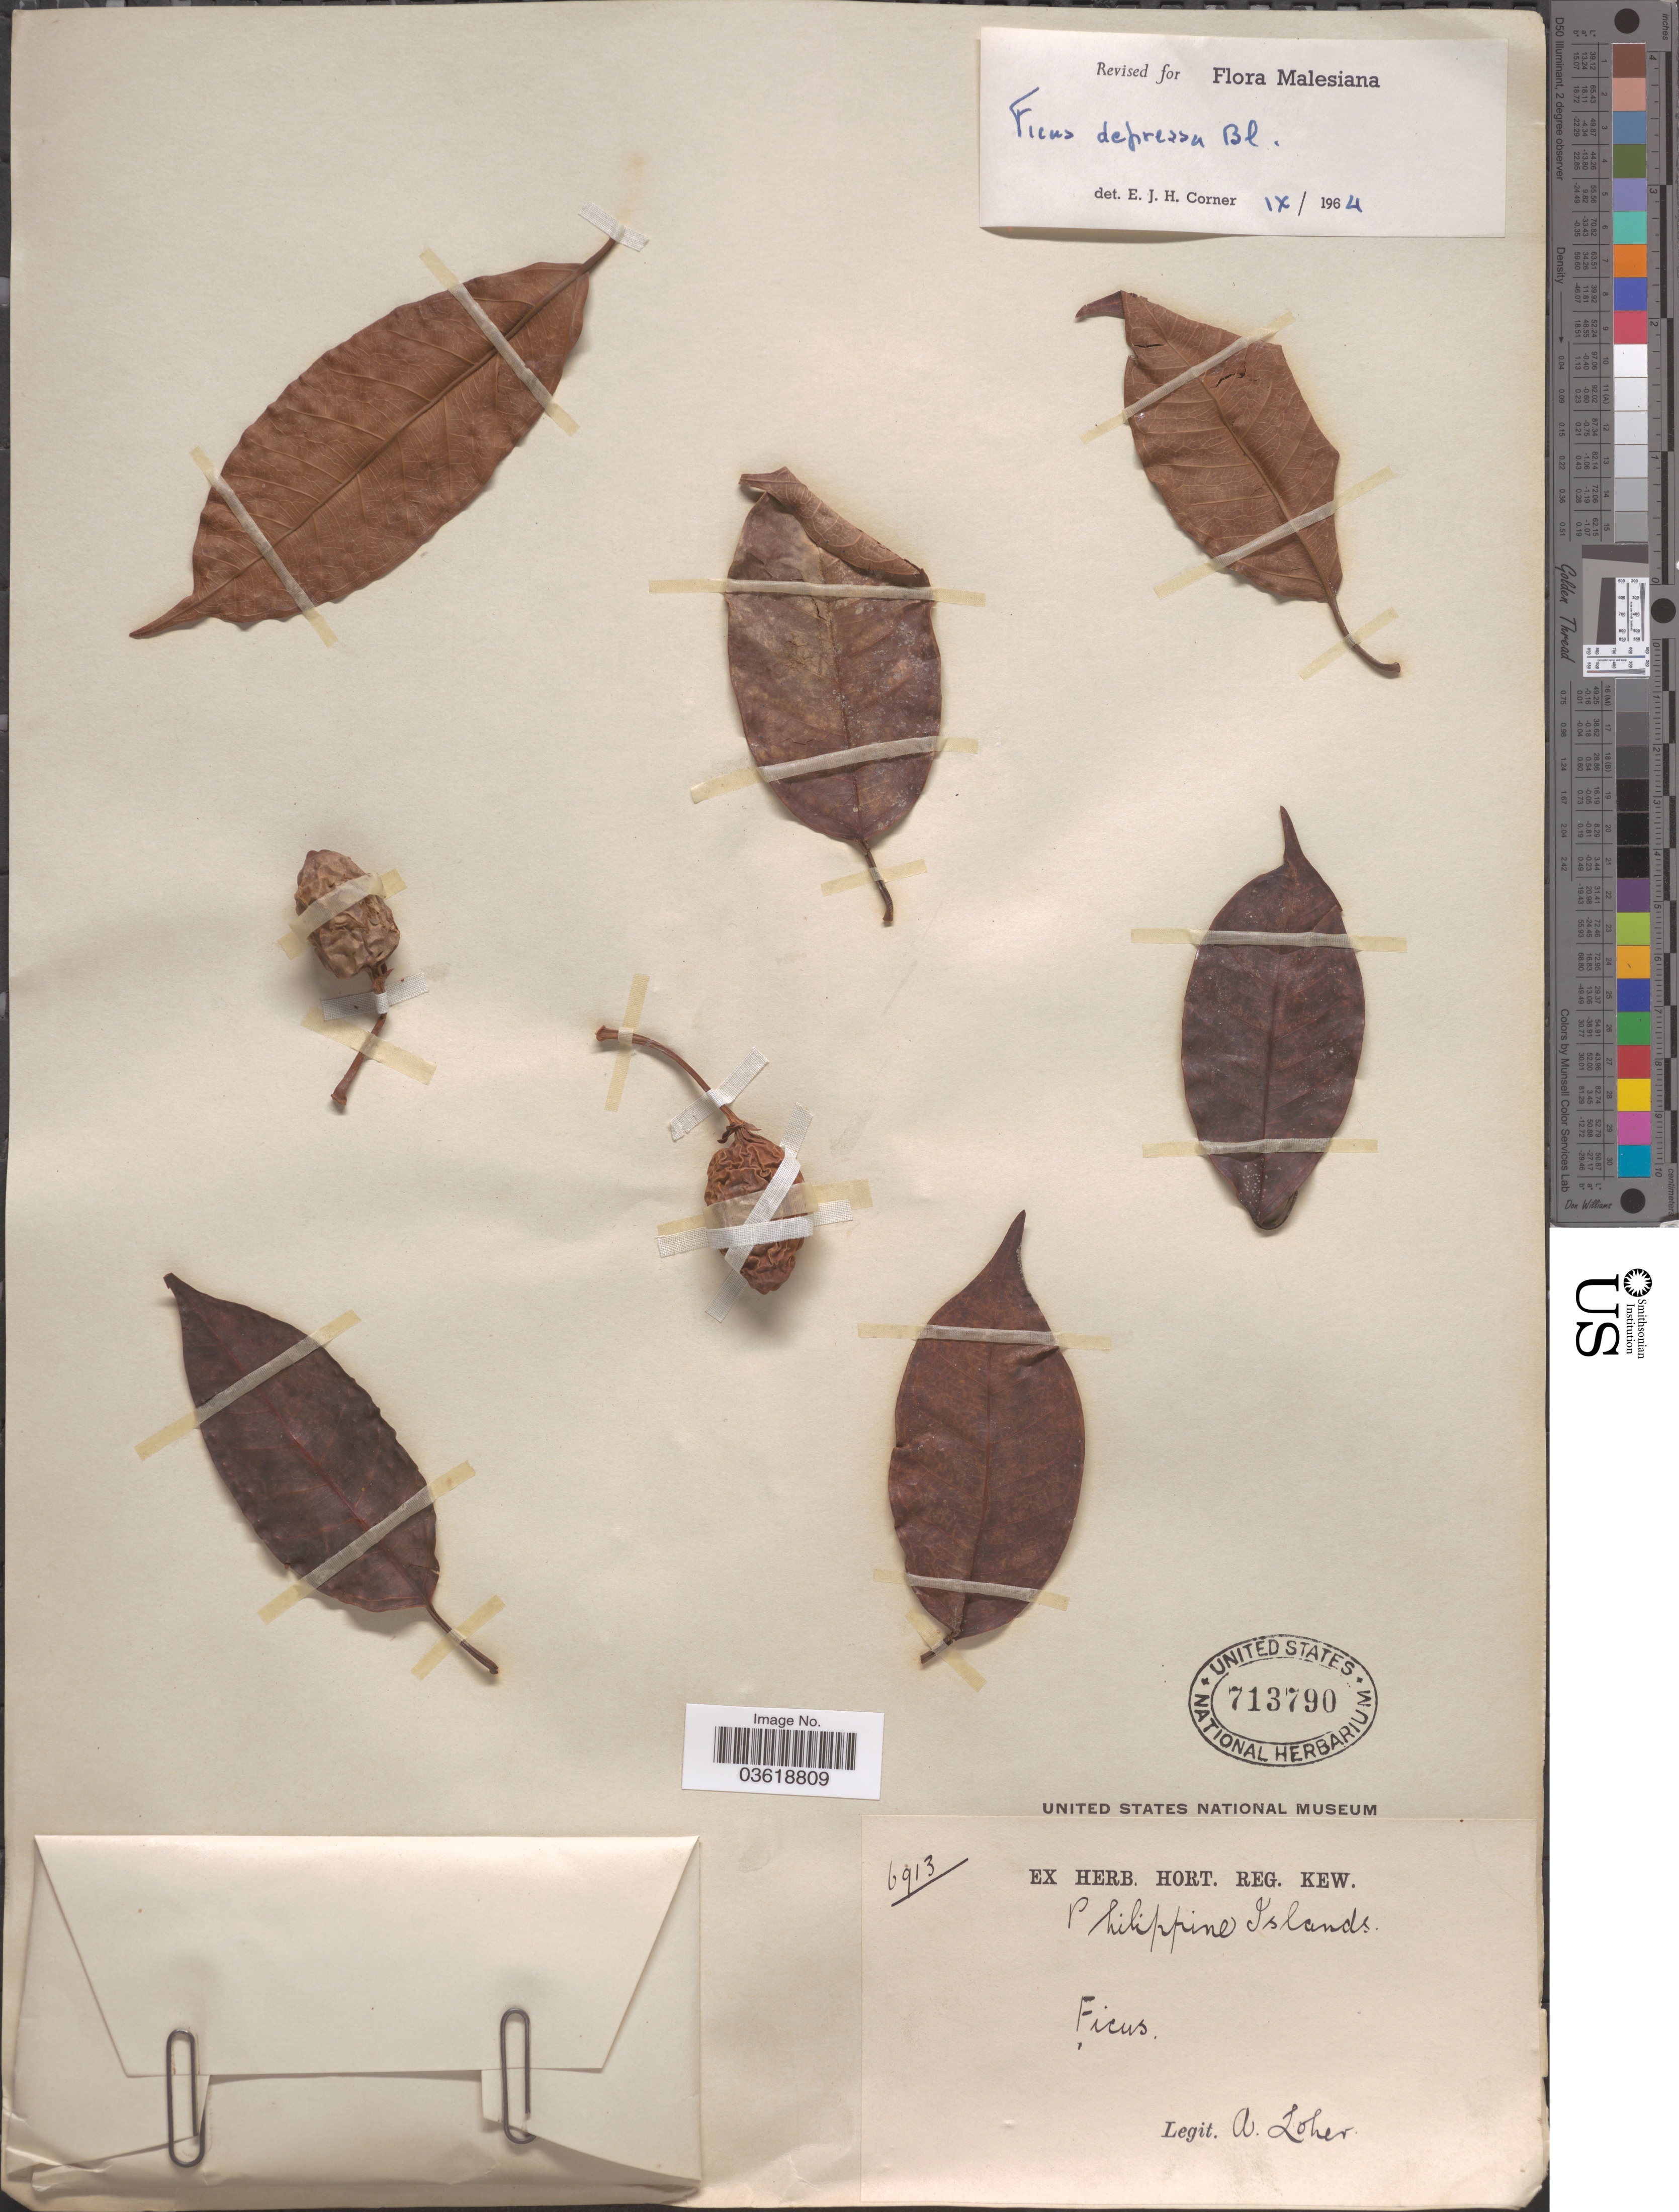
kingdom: Plantae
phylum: Tracheophyta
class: Magnoliopsida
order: Rosales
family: Moraceae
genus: Ficus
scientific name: Ficus depressa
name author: Blume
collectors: A. Loher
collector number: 6913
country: Philippines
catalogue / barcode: US 713790